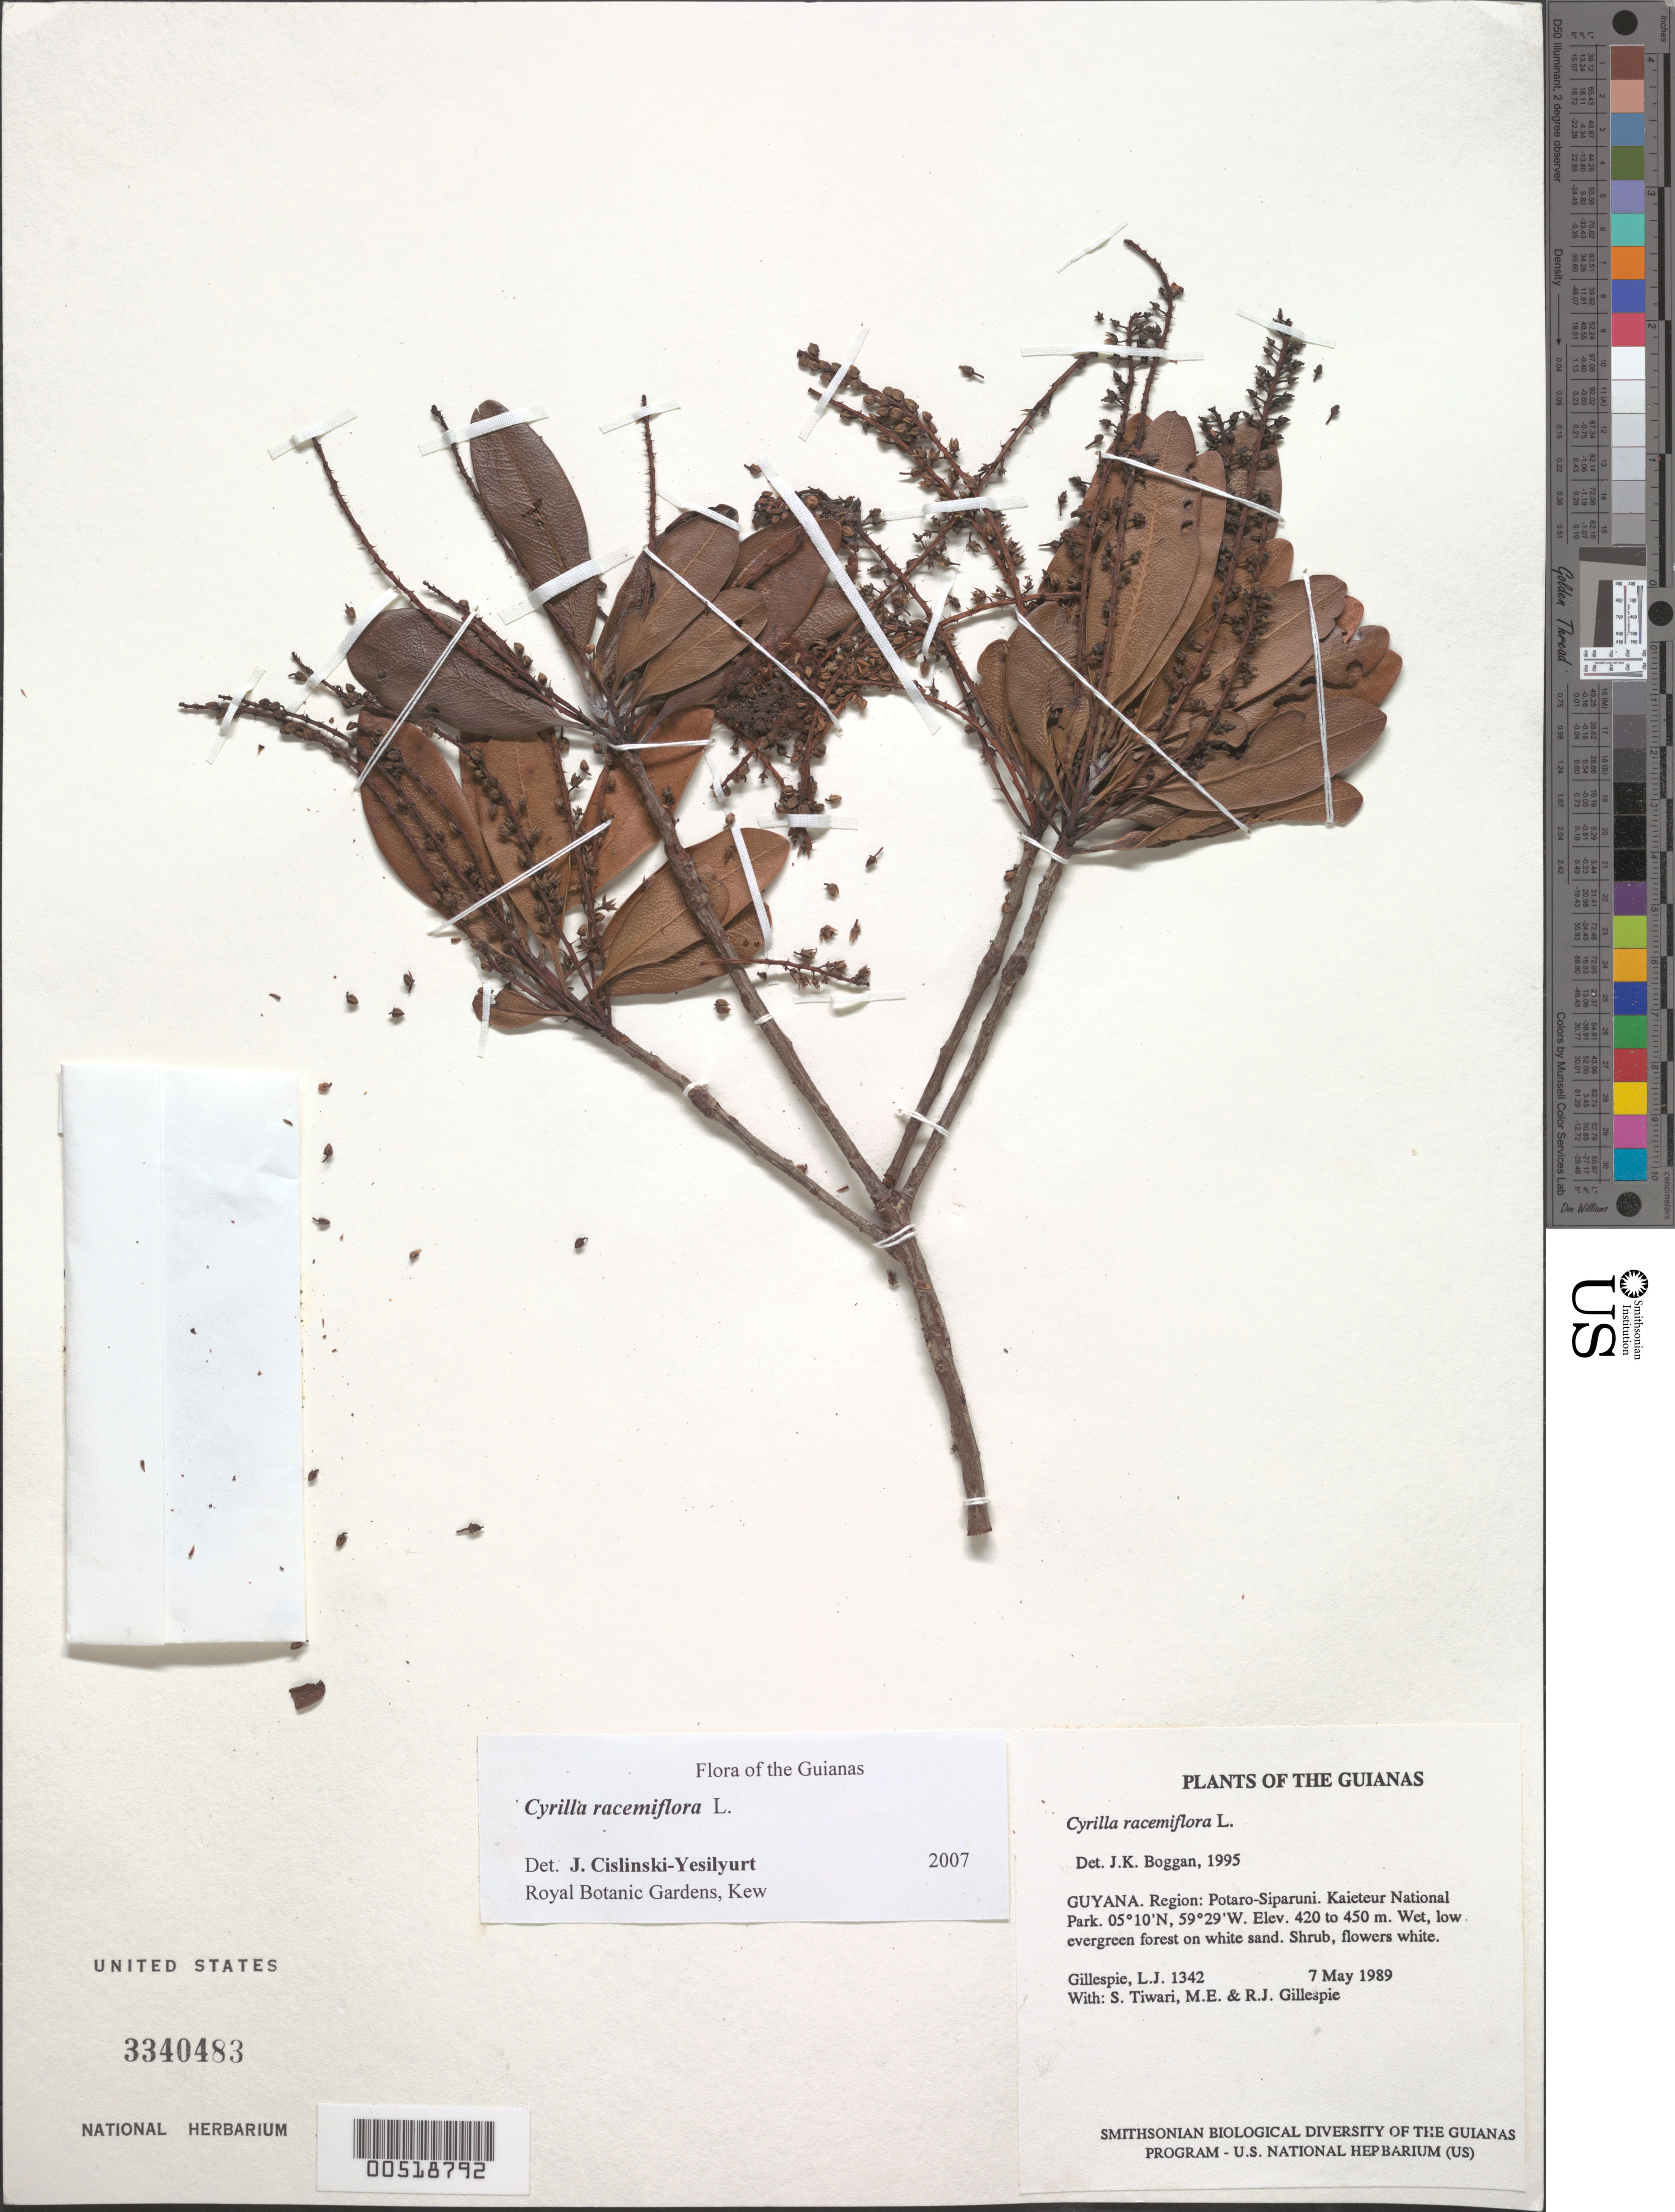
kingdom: Plantae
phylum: Tracheophyta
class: Magnoliopsida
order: Ericales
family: Cyrillaceae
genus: Cyrilla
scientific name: Cyrilla racemiflora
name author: L.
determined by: Yesilyurt, J. C.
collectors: L. J. Gillespie, S. Tiwari, M. Gillespie & R. Gillespie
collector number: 1342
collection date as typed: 7 May 1989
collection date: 1989-05-07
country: Guyana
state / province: Potaro-Siparuni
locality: Kaieteur National Park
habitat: Wet, low evergreen forest on white sand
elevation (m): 420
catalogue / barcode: US 3340483